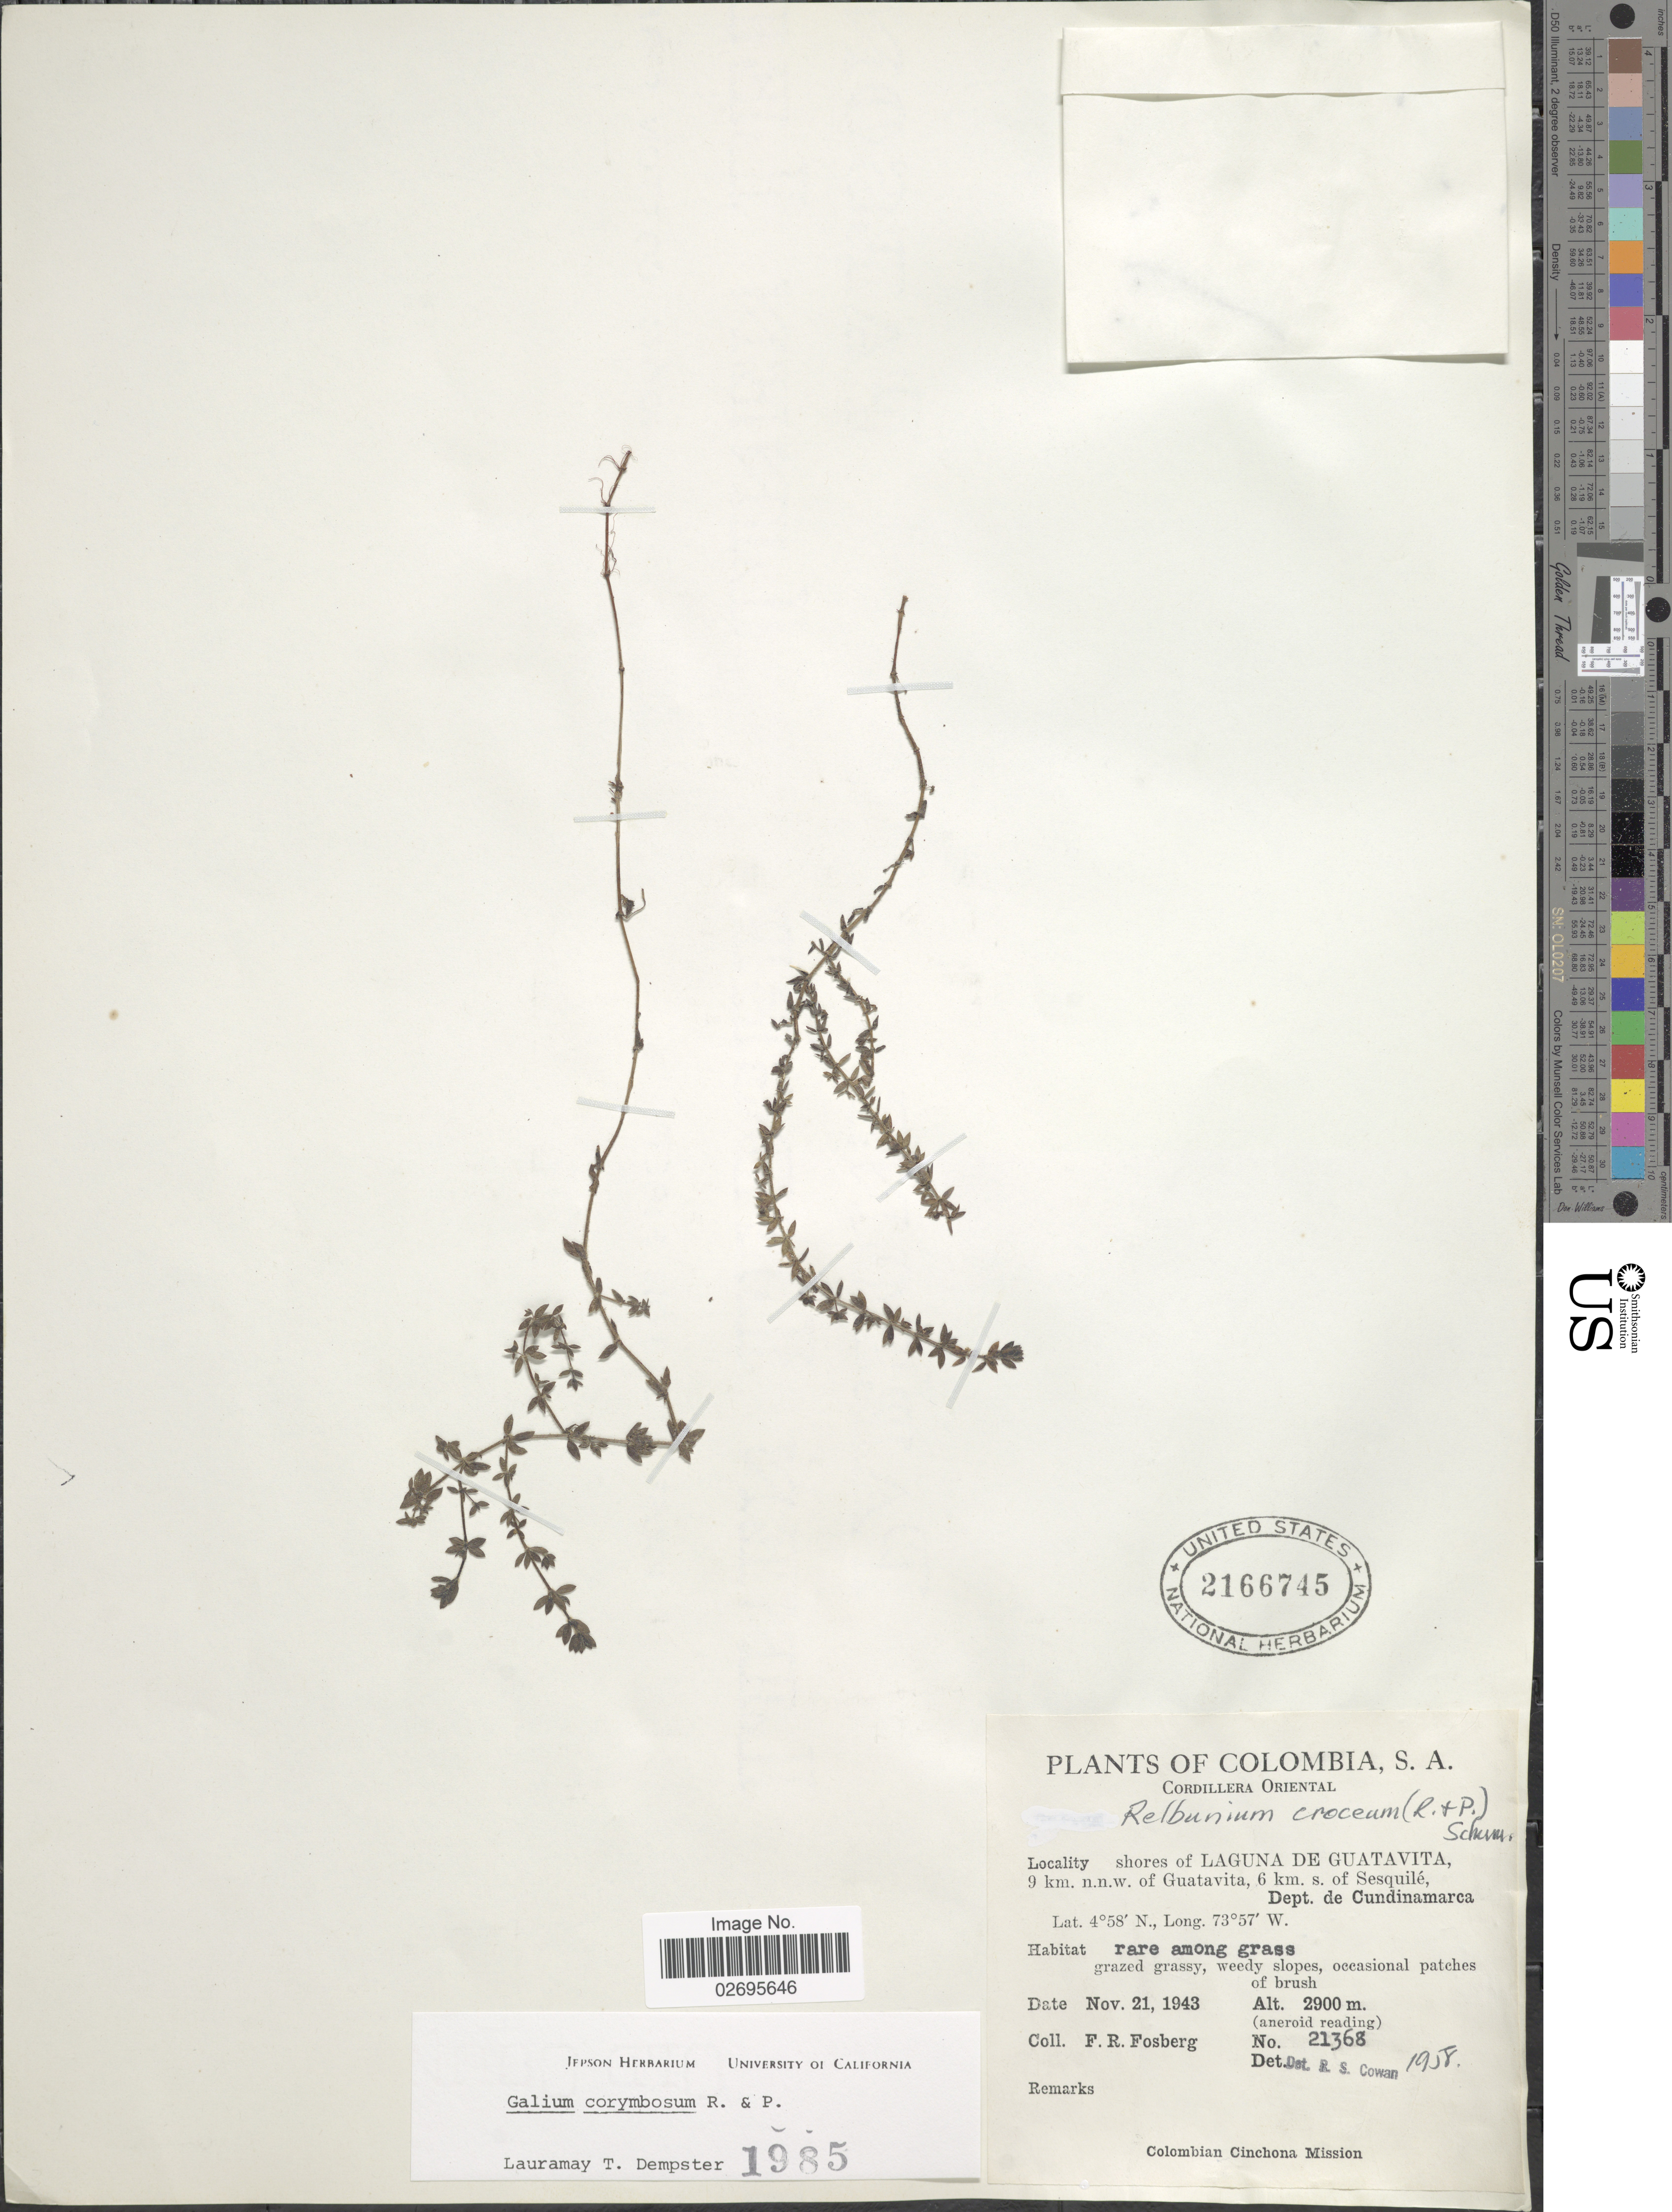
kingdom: Plantae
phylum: Tracheophyta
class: Magnoliopsida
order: Gentianales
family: Rubiaceae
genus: Galium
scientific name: Galium corymbosum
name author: Ruiz & Pav.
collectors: F. R. Fosberg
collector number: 21368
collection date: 1943-11-21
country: Colombia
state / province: Cundinamarca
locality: Cordillera Oriental, shores of Laguna de Guatavita, 9 km n.n.w. of Guatavita, 6 km s. of Sesquile, Dept. de Cundinamarca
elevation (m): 2900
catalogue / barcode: US 2166745